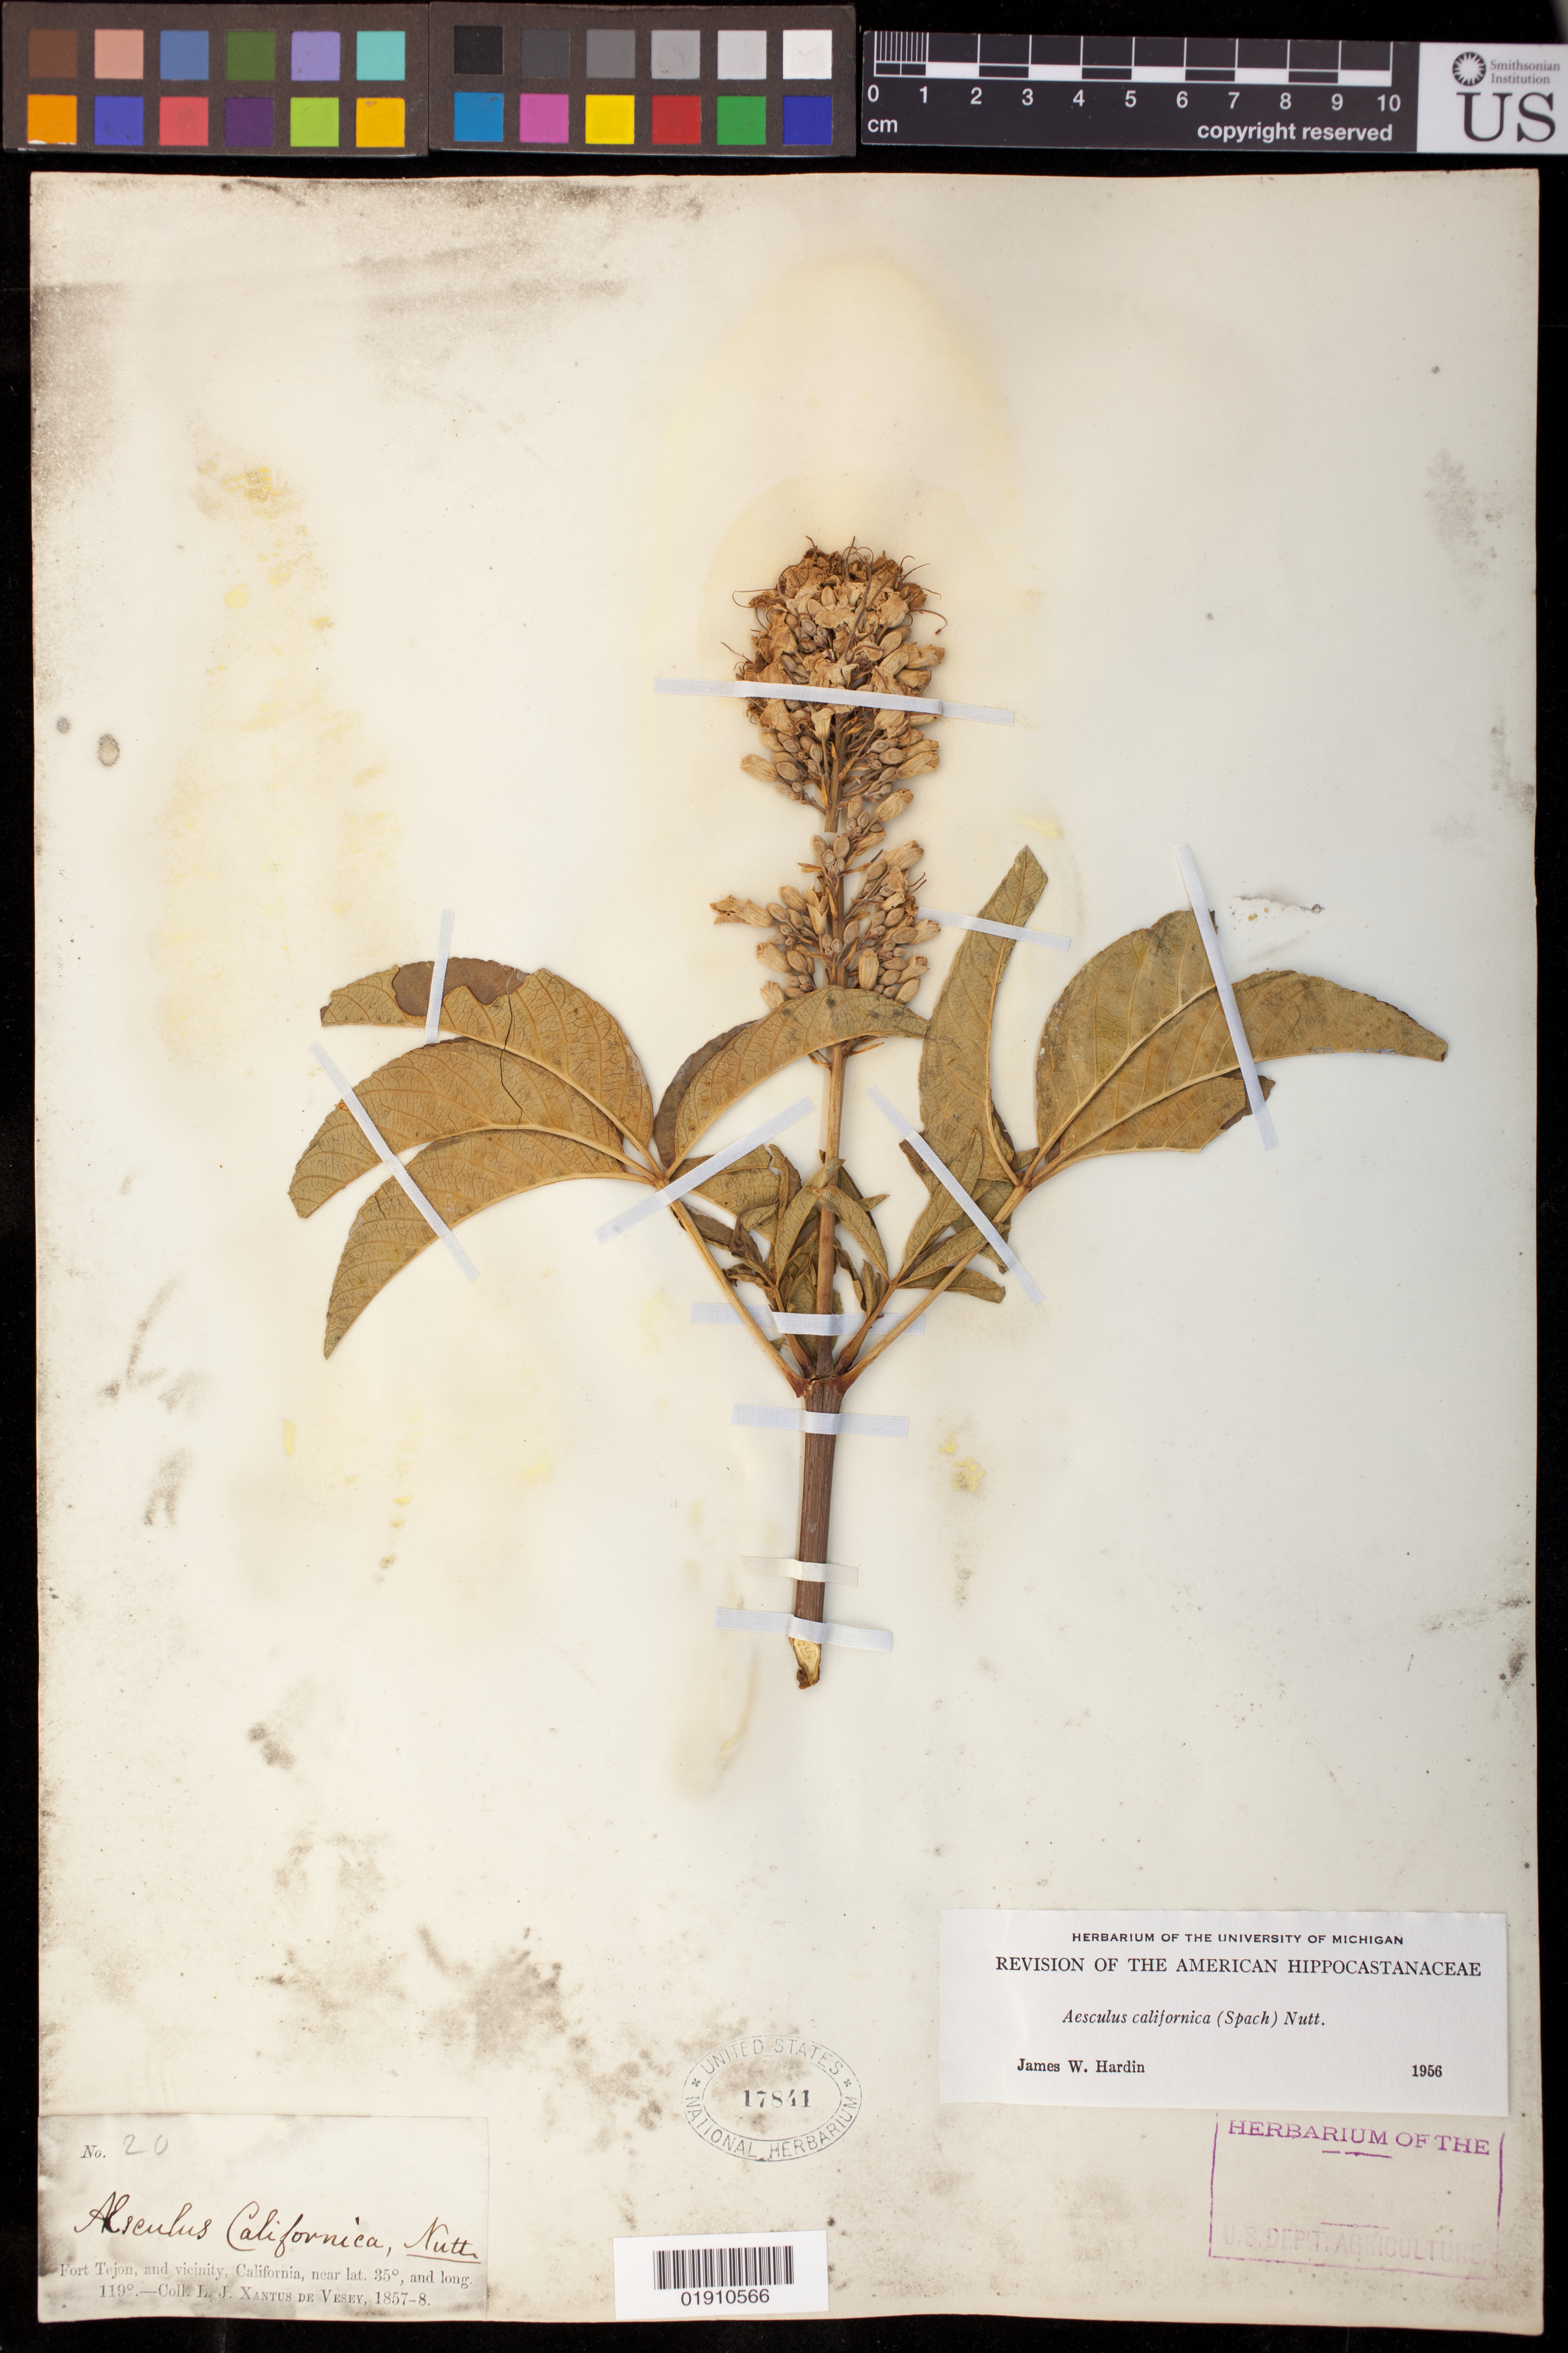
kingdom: Plantae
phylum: Tracheophyta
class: Magnoliopsida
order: Sapindales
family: Sapindaceae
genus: Aesculus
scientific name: Aesculus californica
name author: (Spach) Nutt.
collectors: L. Xantus de Vesey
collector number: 20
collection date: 1857/1858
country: United States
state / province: California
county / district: Kern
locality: Fort Tejon, and vicinity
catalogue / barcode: US 17841